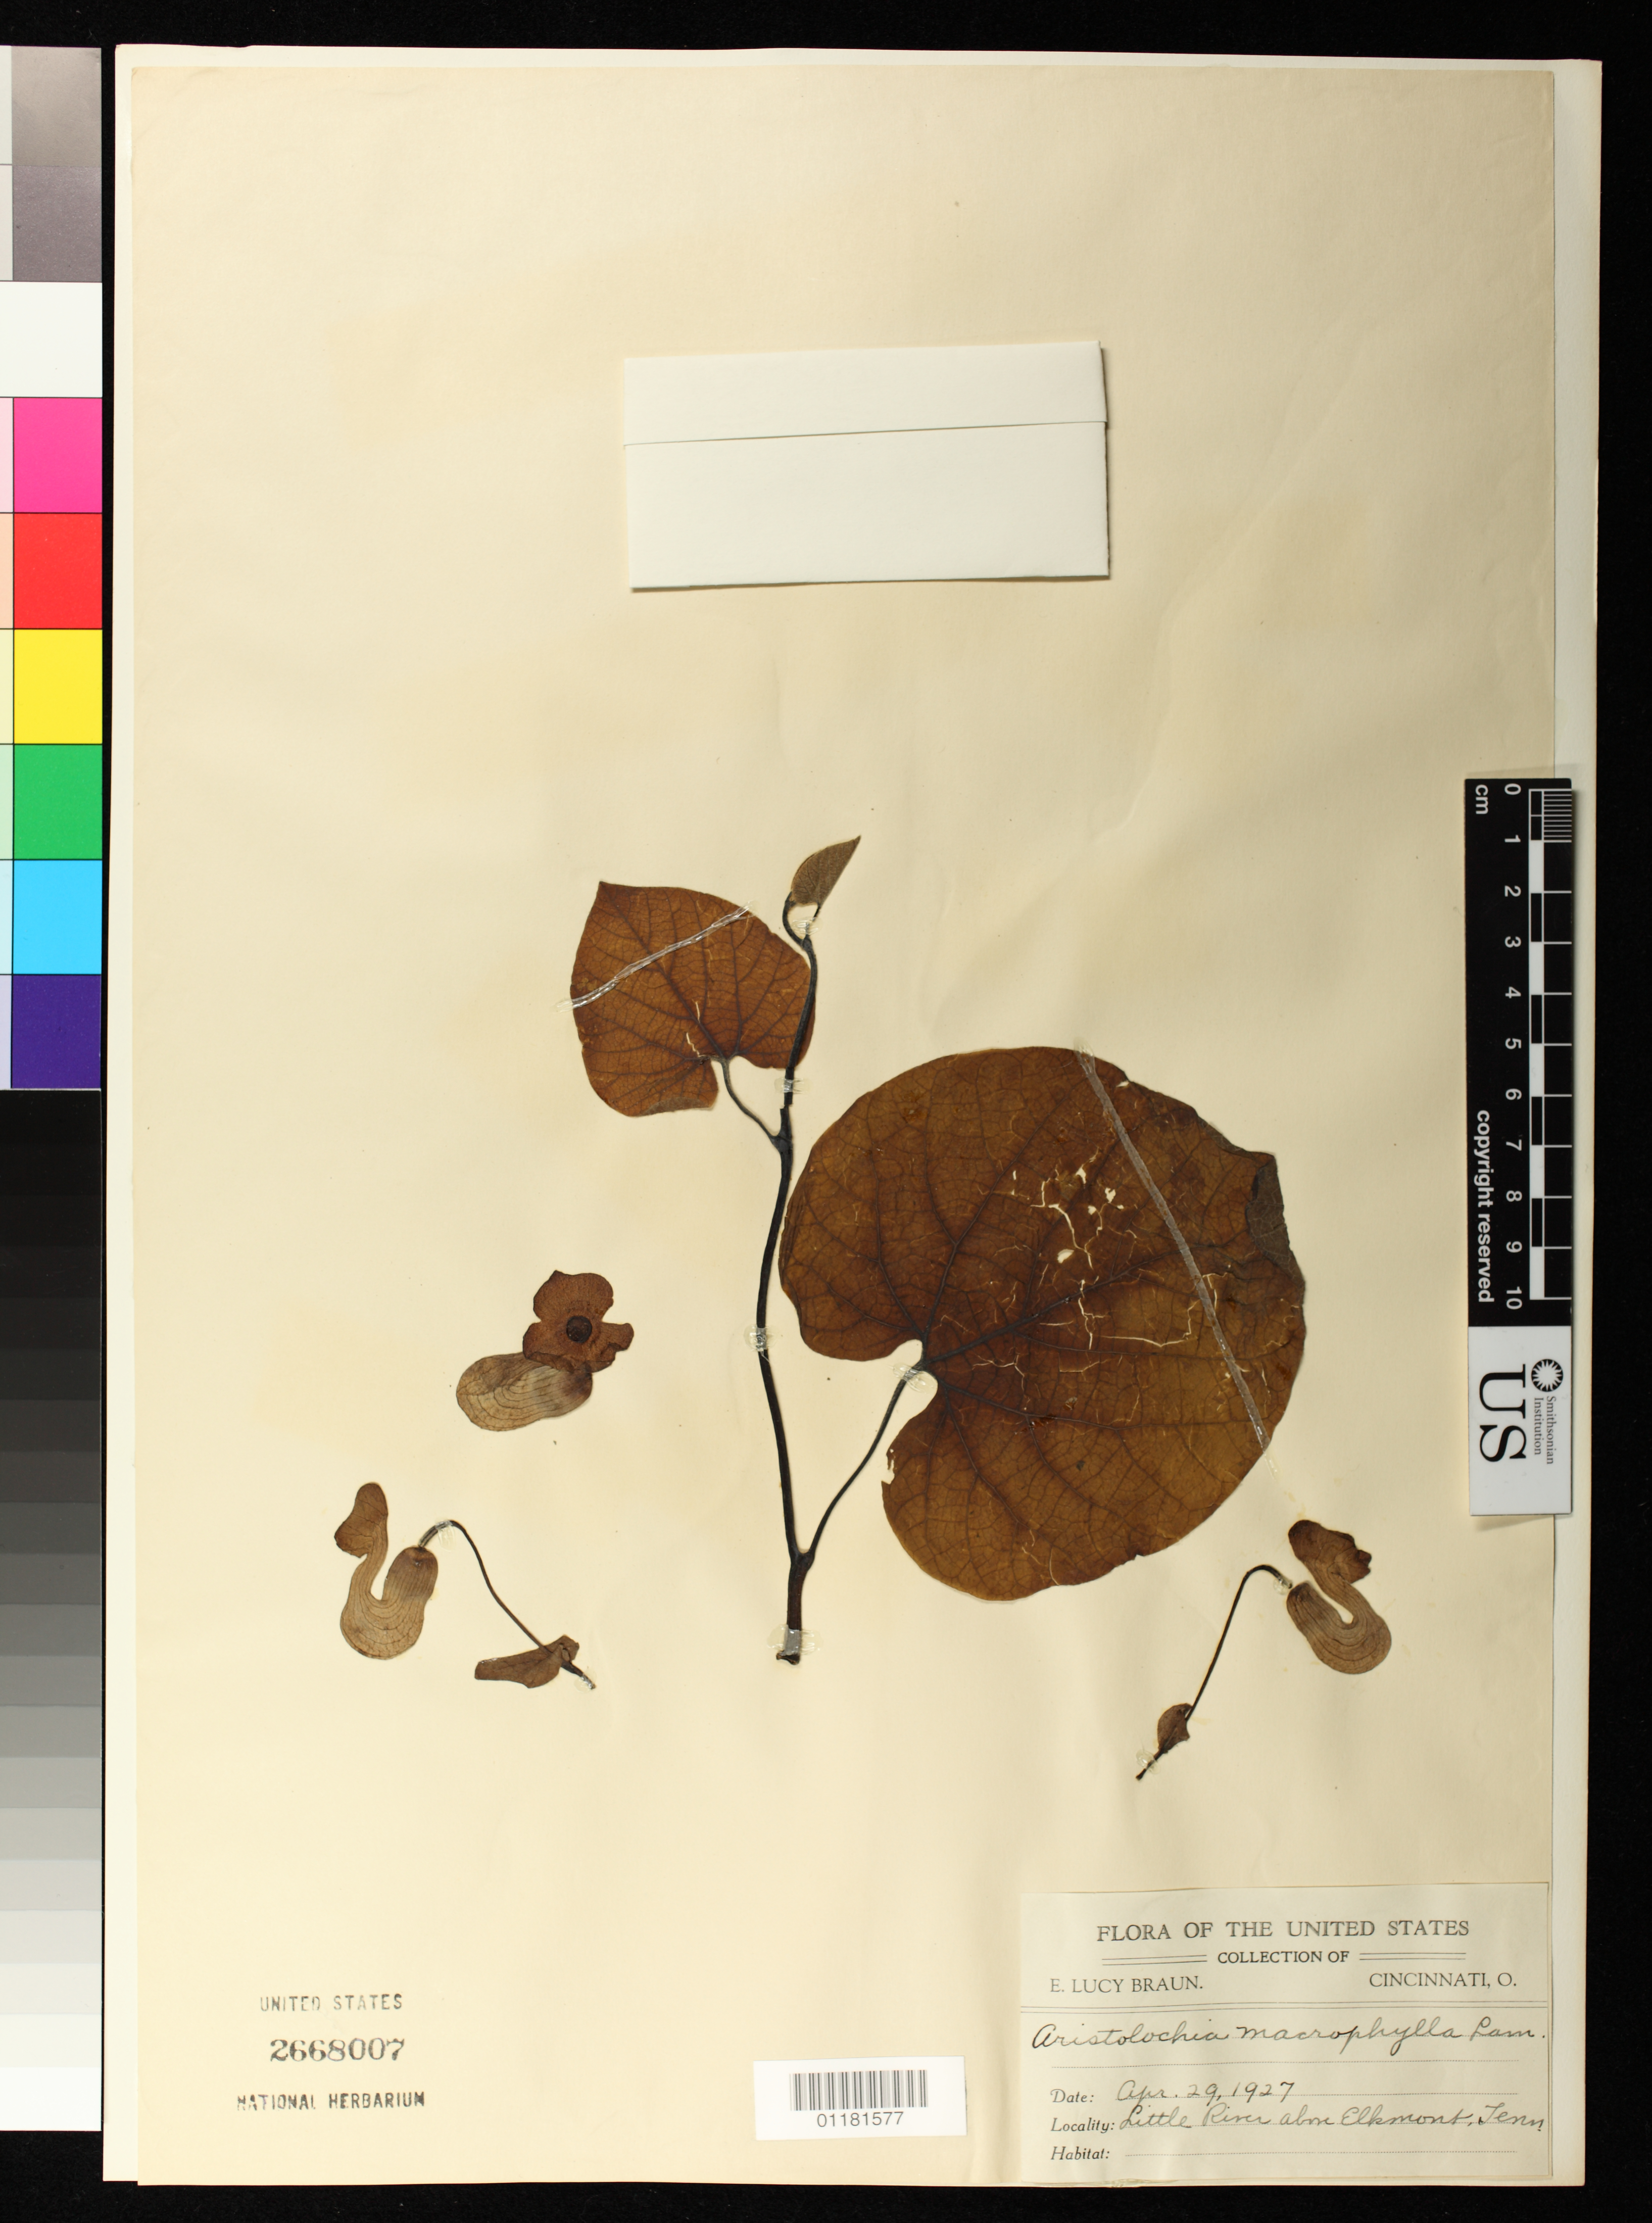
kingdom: Plantae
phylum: Tracheophyta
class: Magnoliopsida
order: Piperales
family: Aristolochiaceae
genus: Aristolochia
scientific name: Aristolochia macrophylla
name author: Lam.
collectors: E. L. Braun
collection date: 1927-04-29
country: United States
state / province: Tennessee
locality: Little River above Elkmont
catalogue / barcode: US 2668007